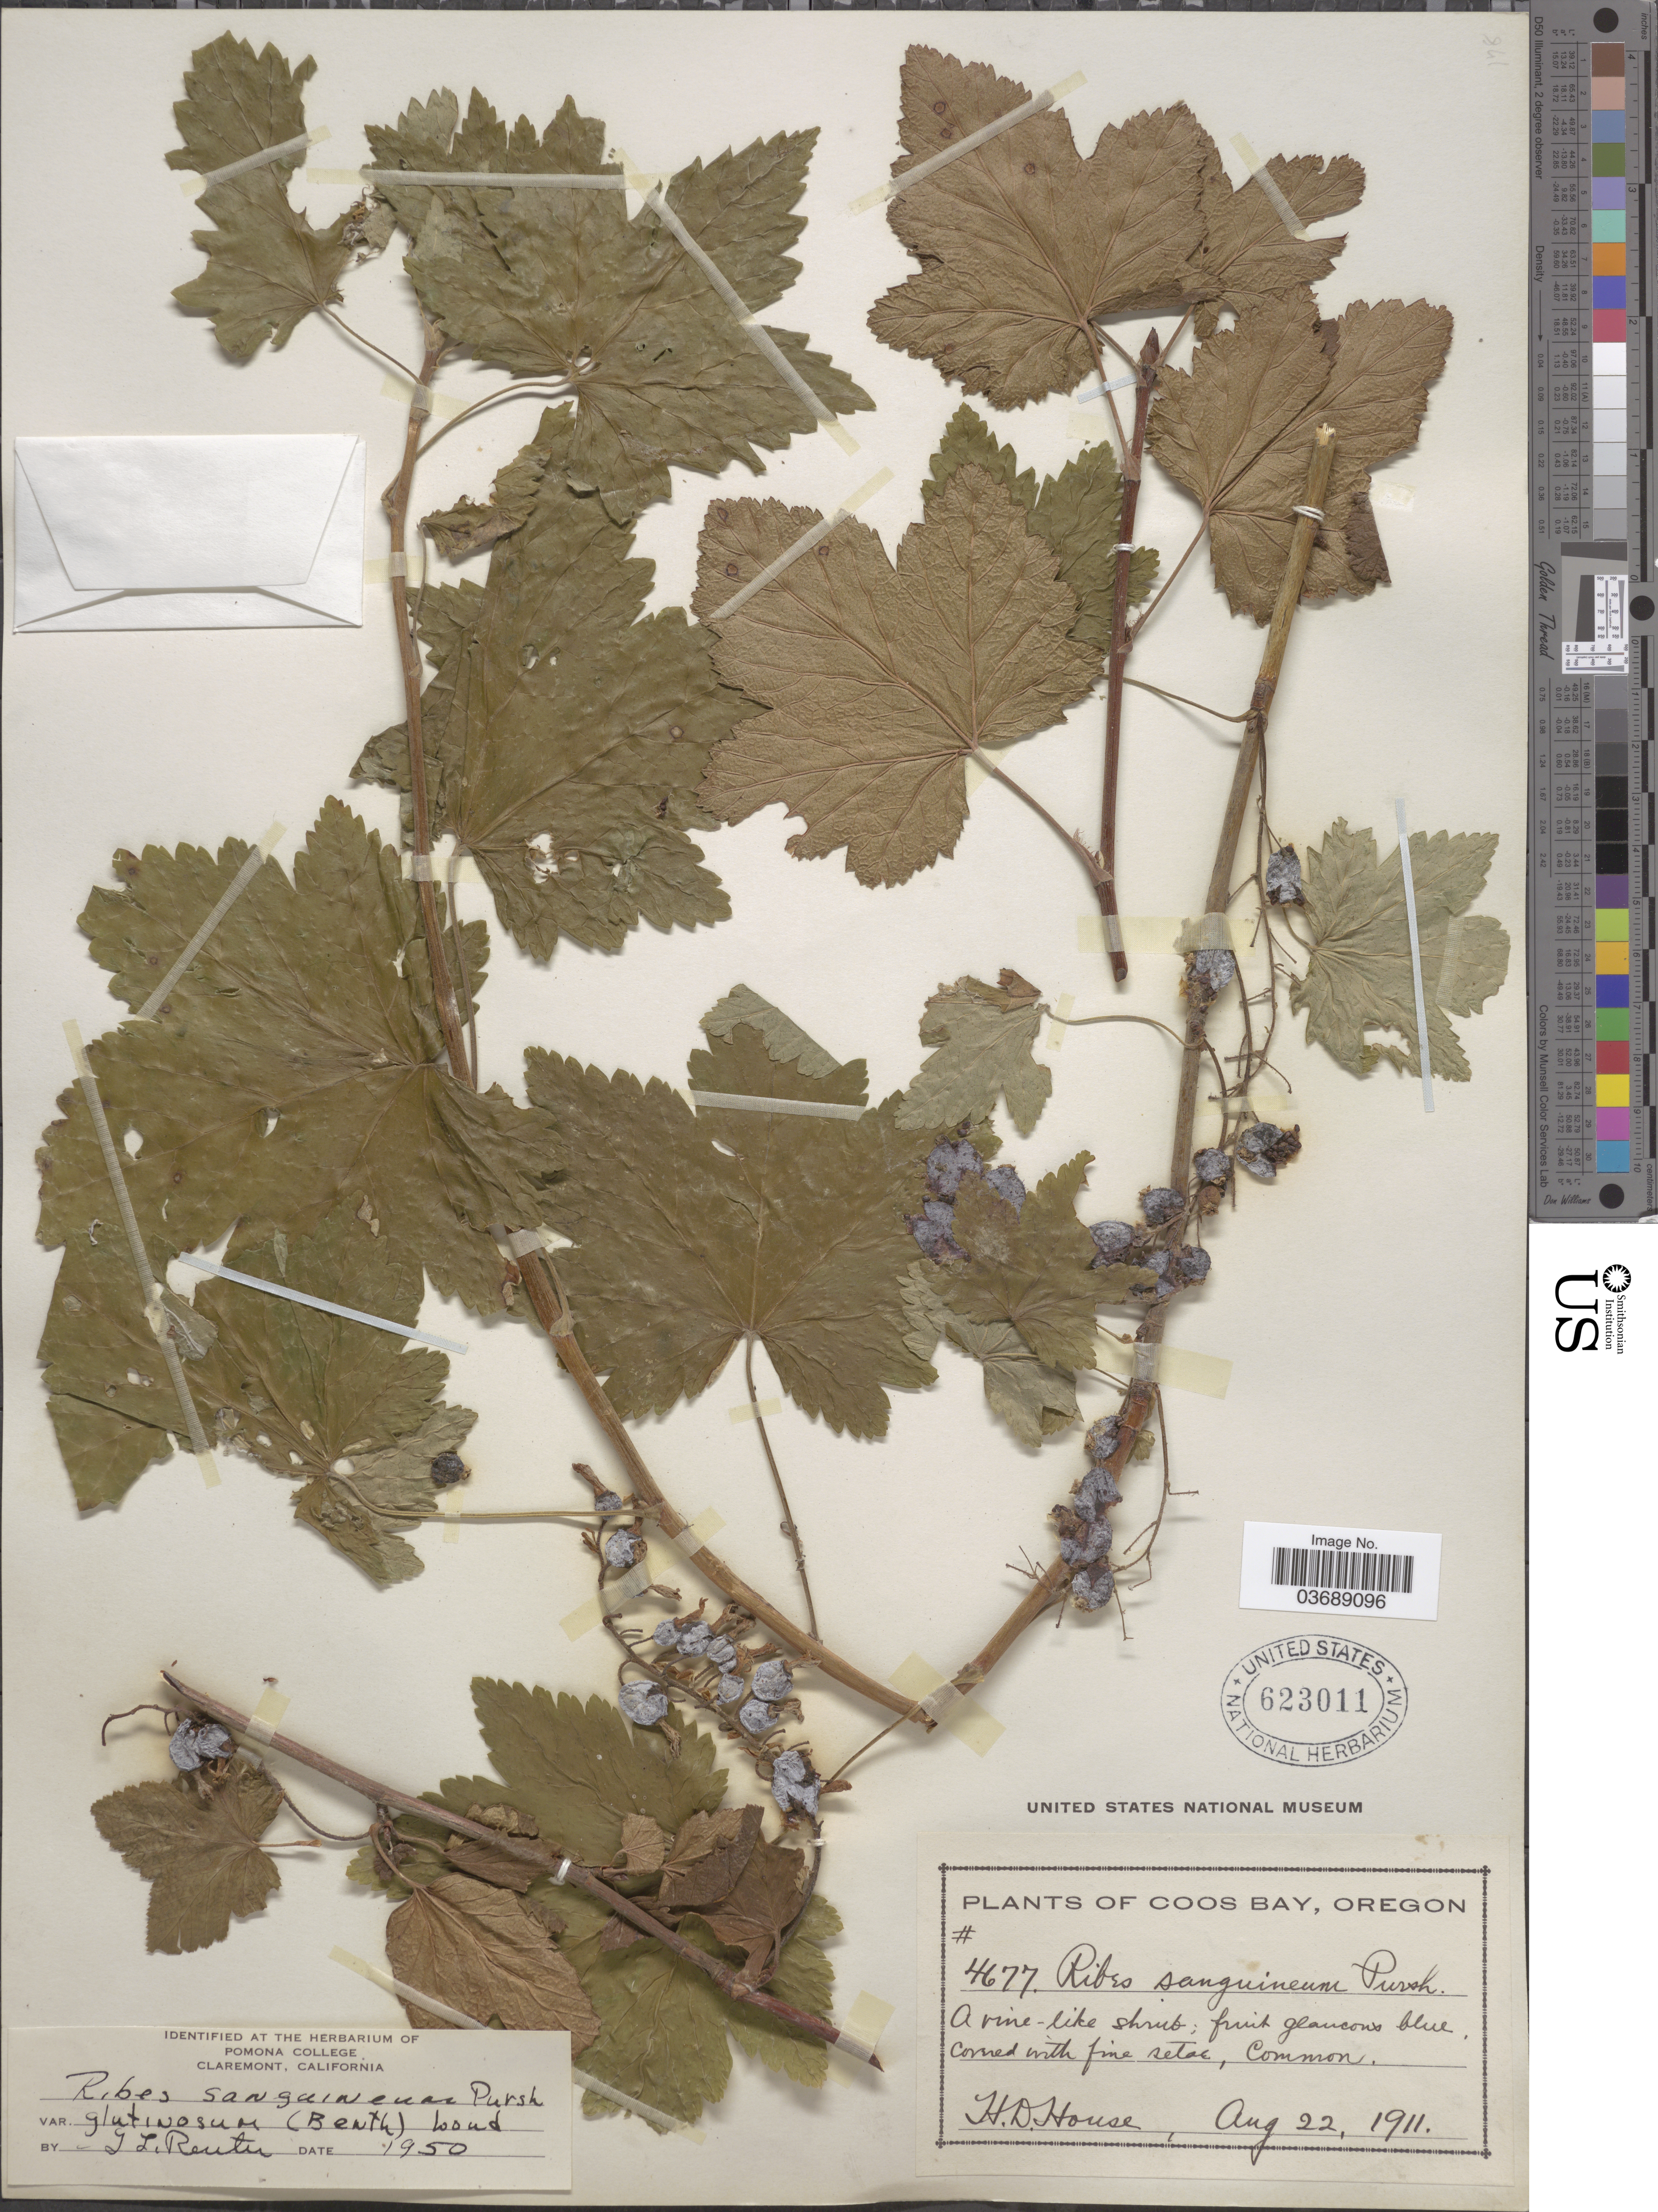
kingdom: Plantae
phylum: Tracheophyta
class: Magnoliopsida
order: Saxifragales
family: Grossulariaceae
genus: Ribes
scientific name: Ribes sanguineum var. glutinosum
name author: (Benth.) Loudon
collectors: H. D. House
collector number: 4677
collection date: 1911-08-22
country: United States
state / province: Oregon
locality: Coos Bay.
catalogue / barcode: US 623011